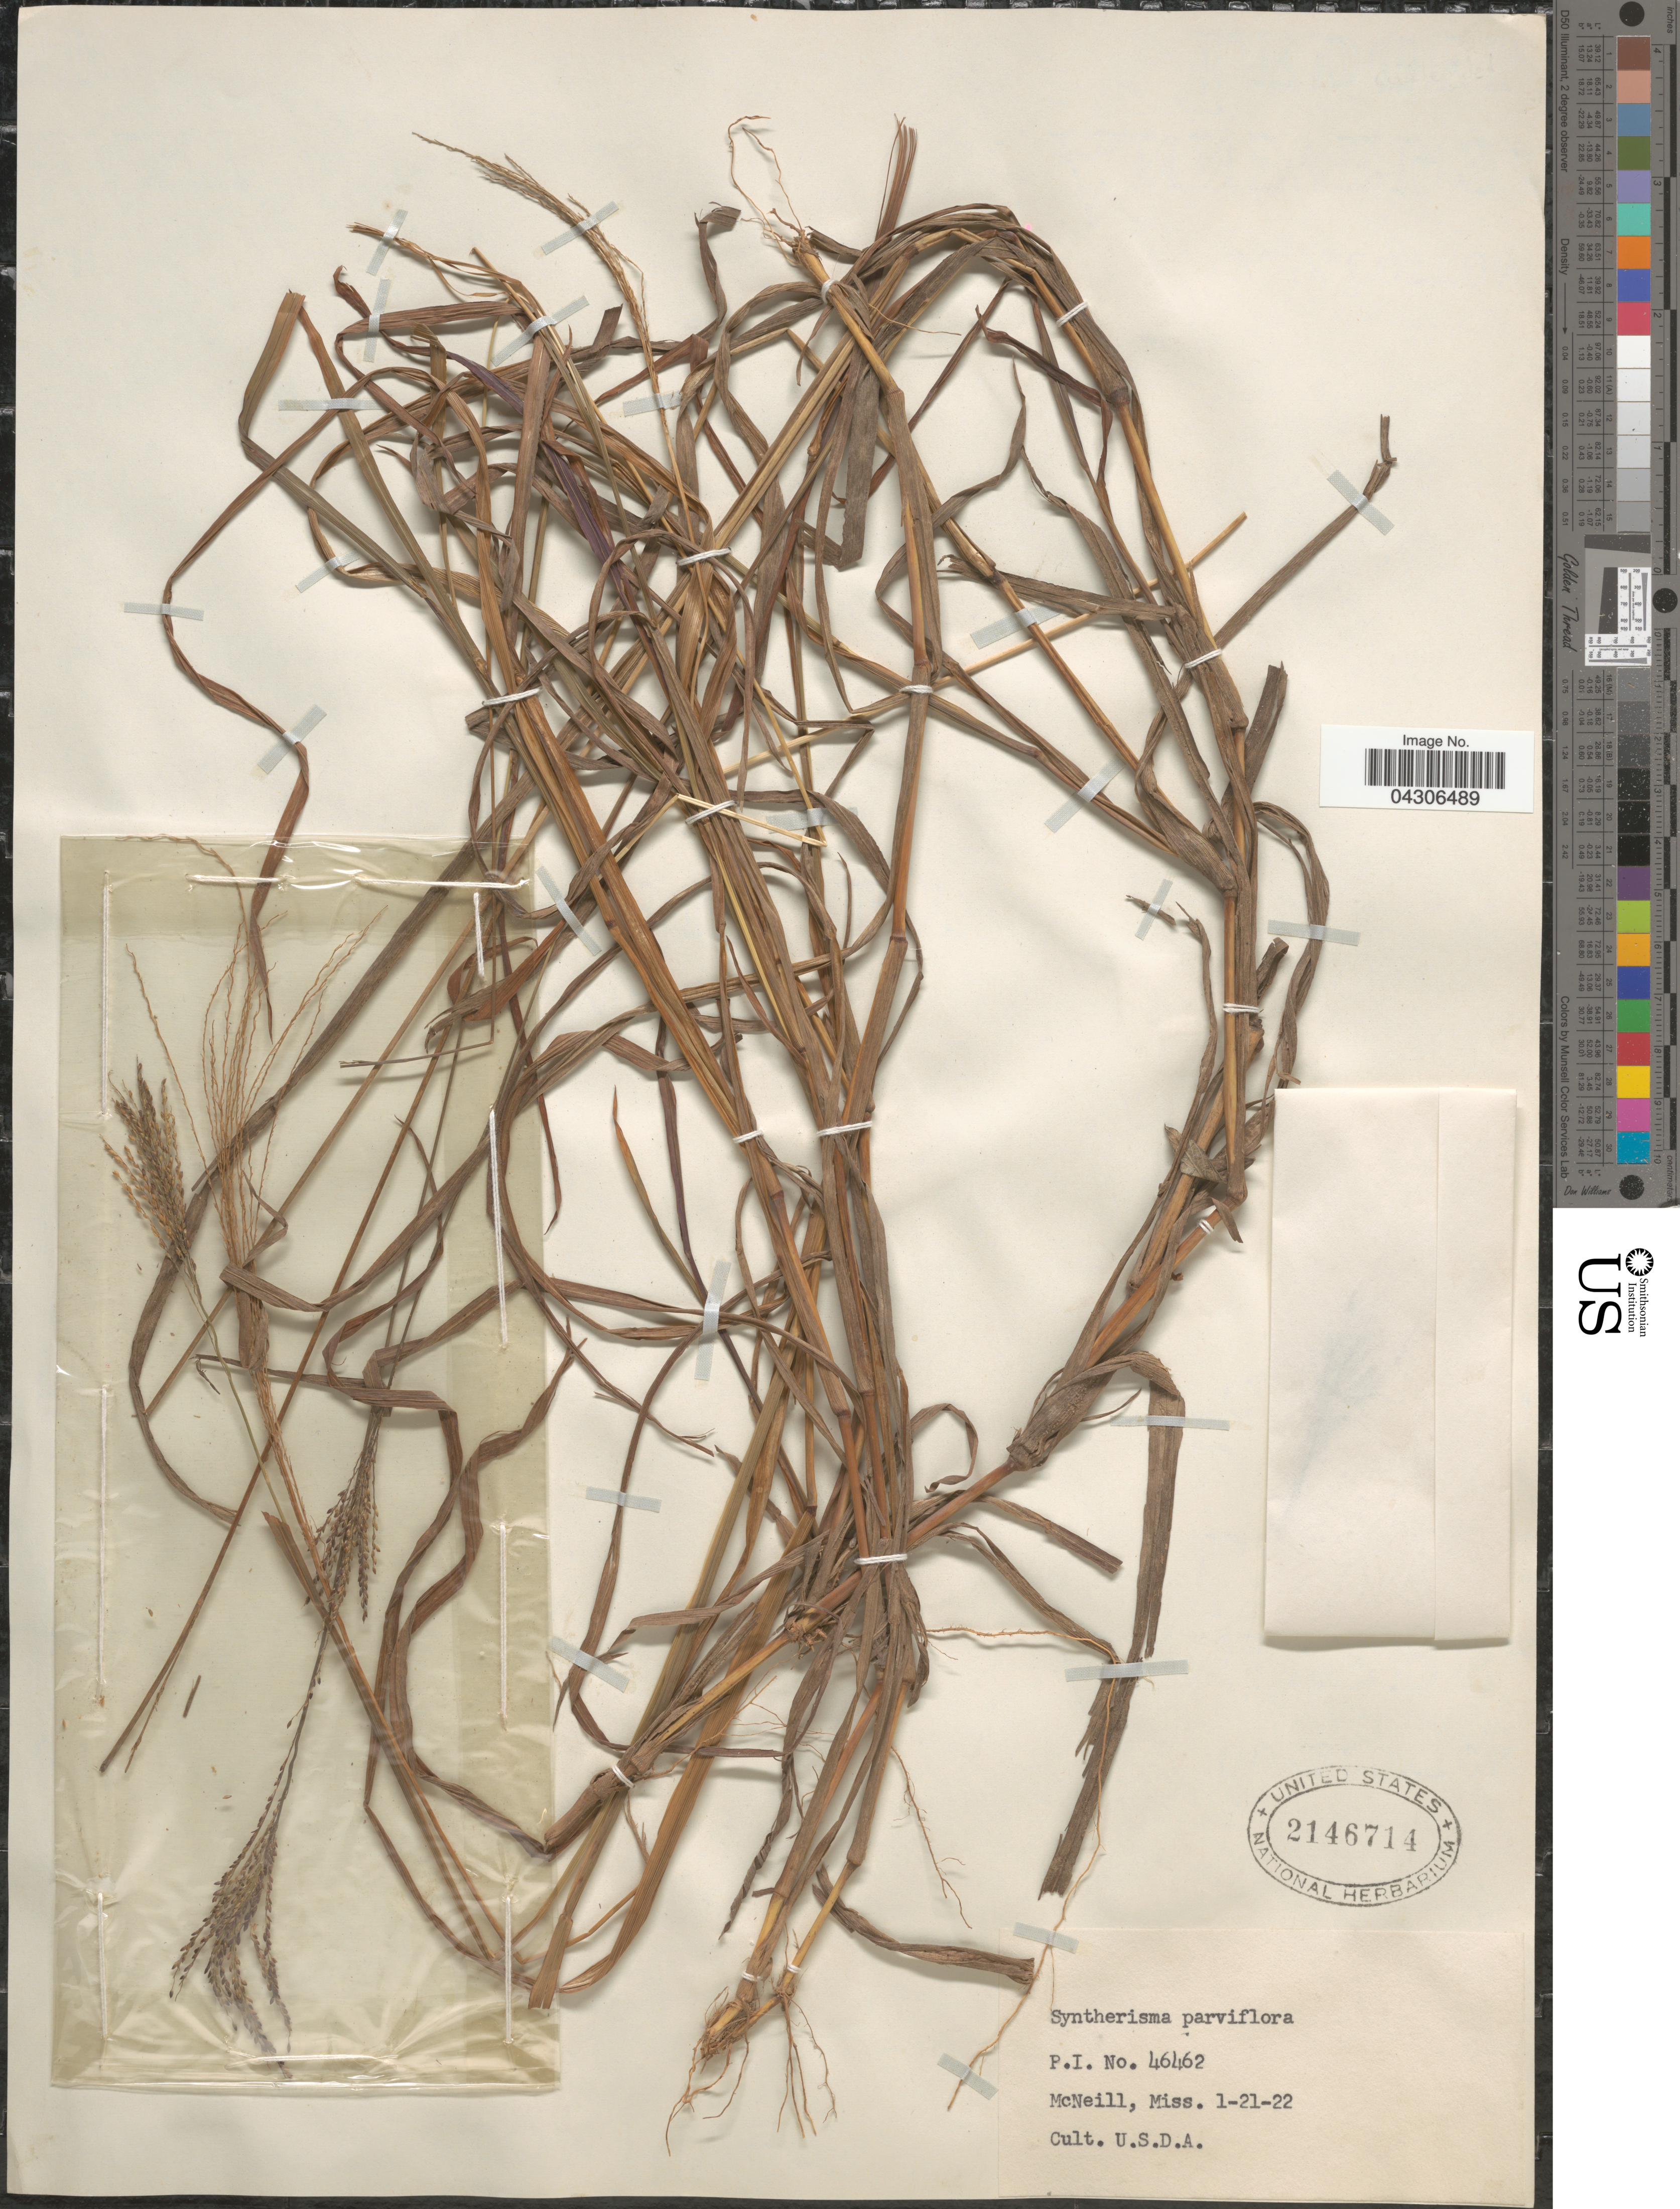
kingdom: Plantae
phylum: Tracheophyta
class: Liliopsida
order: Poales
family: Poaceae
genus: Digitaria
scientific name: Digitaria parviflora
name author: (R. Br.) Hughes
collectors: McNeill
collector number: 46462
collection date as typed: Transcribed d/m/y: 21/1/22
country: United States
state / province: District of Columbia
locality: Cult. U.S.D.A.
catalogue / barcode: US 2146714